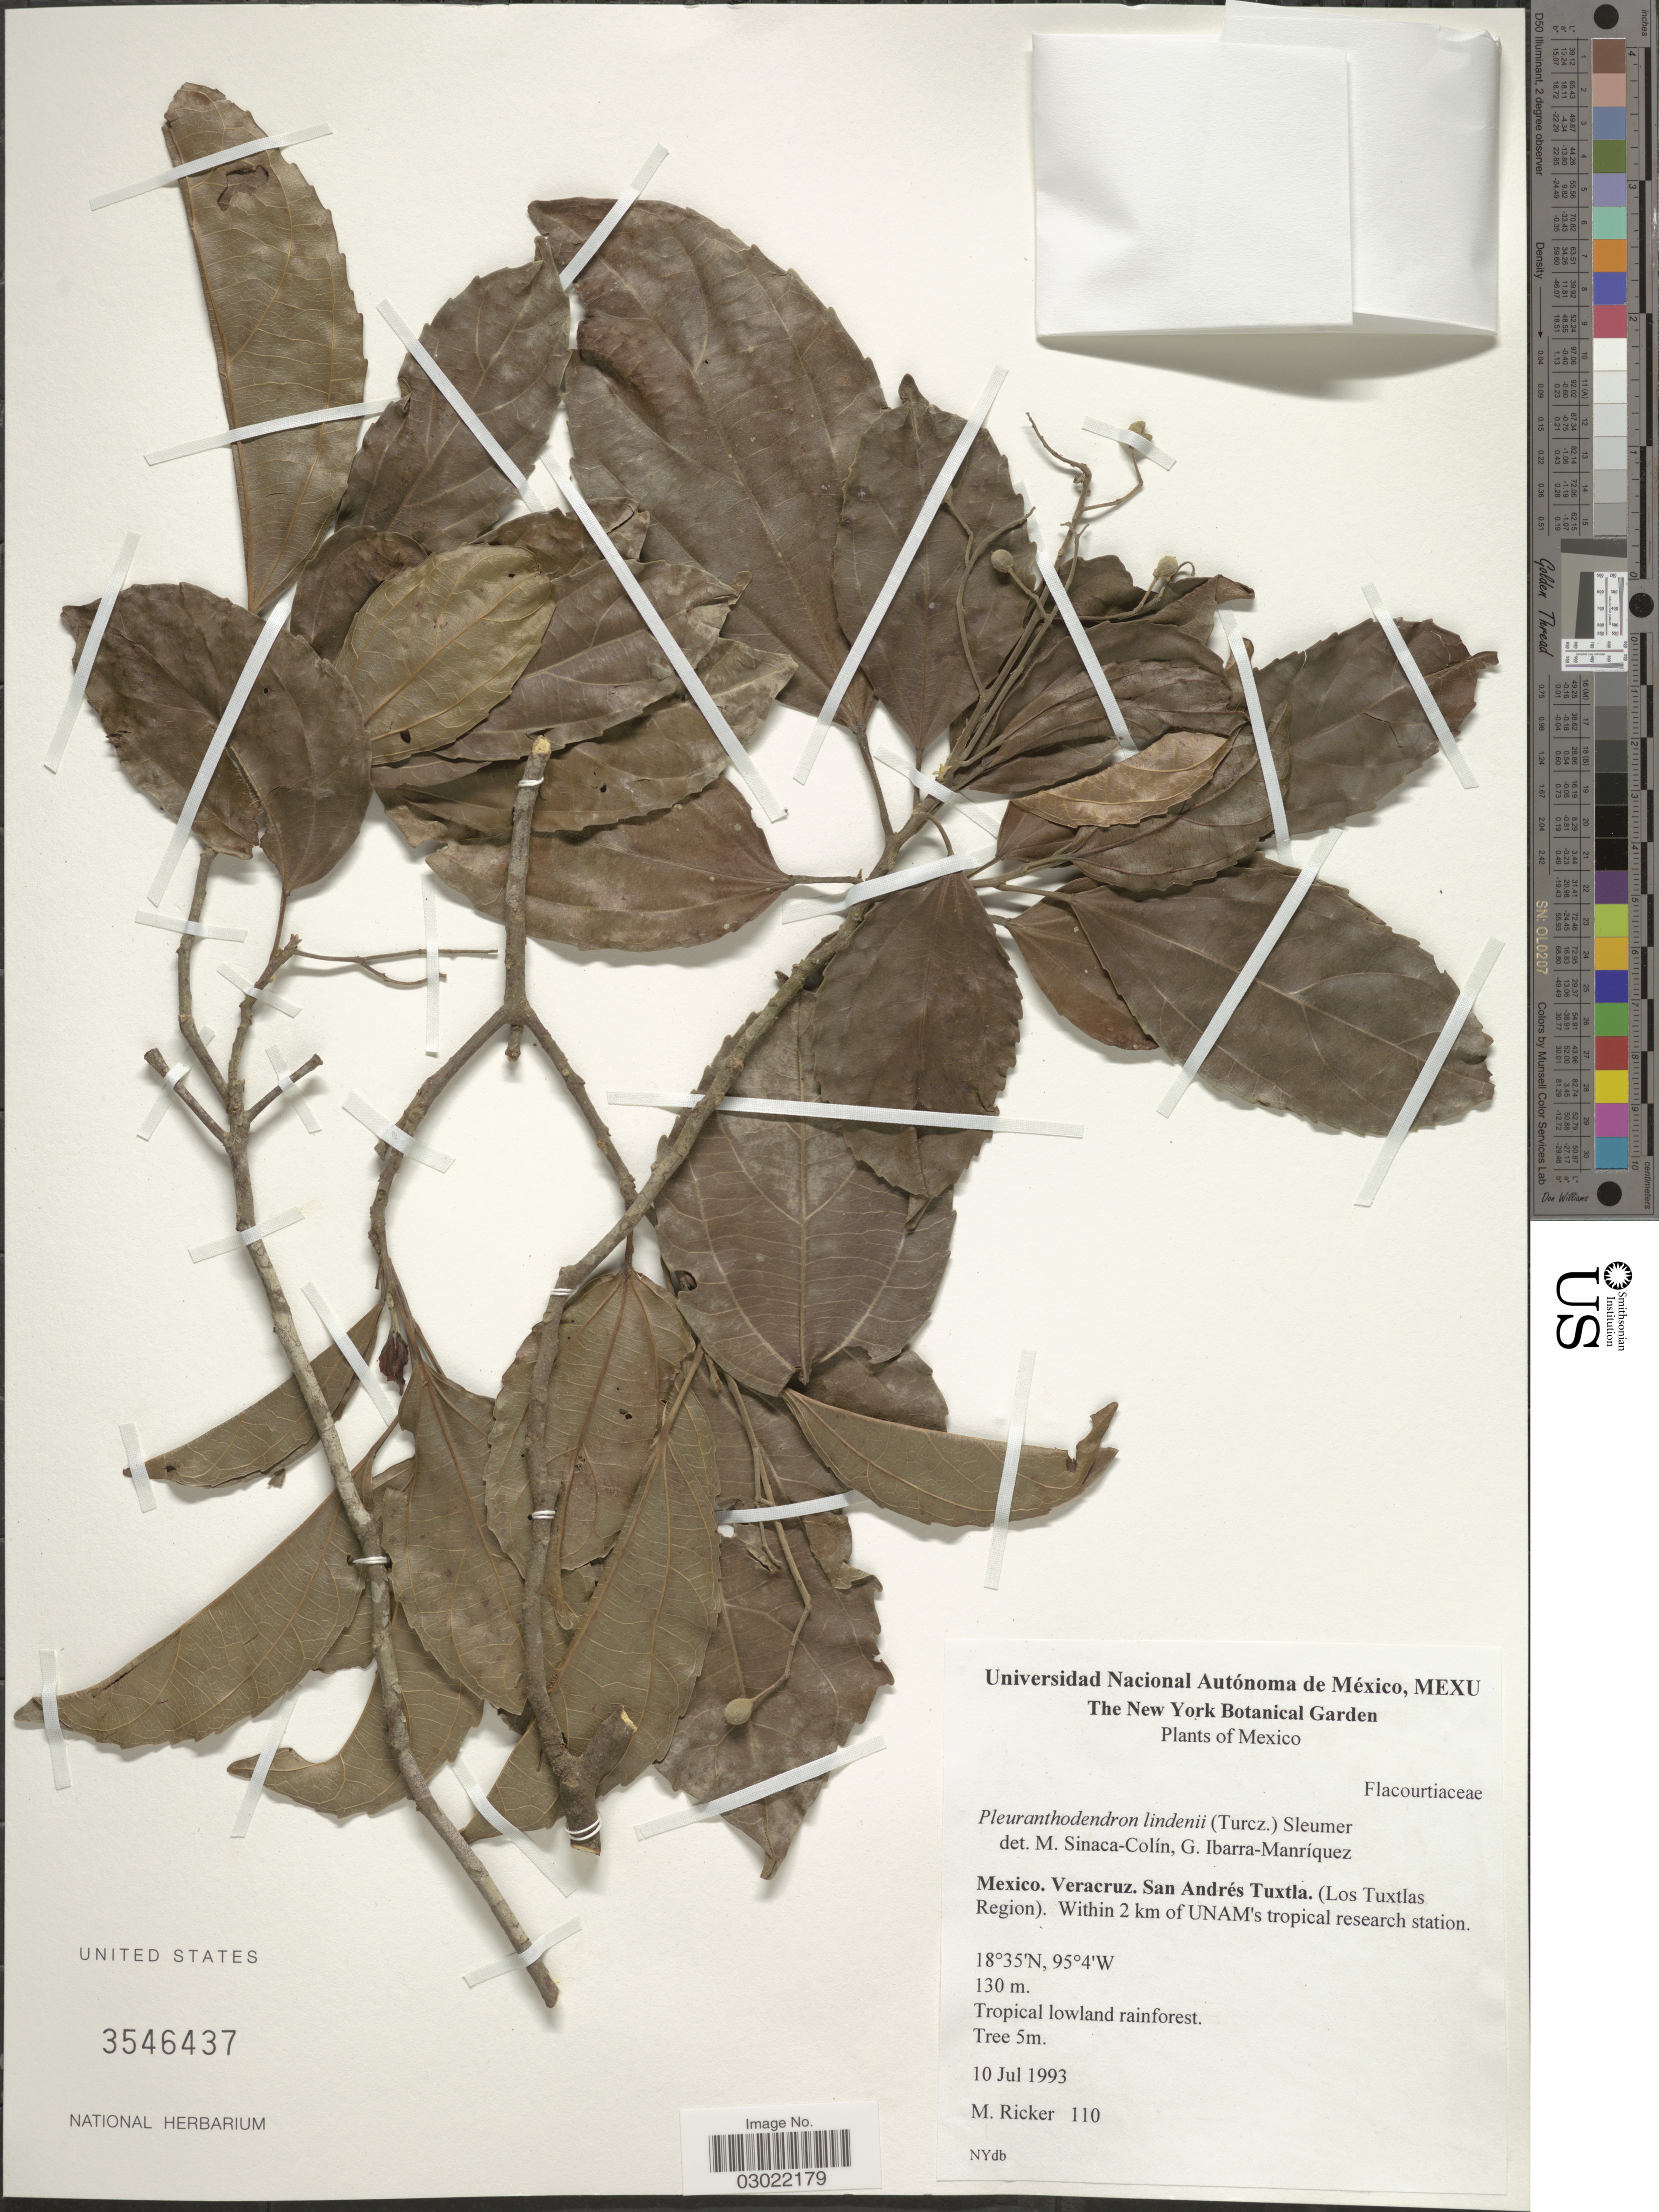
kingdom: Plantae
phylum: Tracheophyta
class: Magnoliopsida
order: Malpighiales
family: Salicaceae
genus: Pleuranthodendron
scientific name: Pleuranthodendron lindenii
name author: (Turcz.) Sleumer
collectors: M. Ricker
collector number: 110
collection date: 1993-07-10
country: Mexico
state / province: Veracruz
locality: Veracruz. San Andrés Tuxtla. (Los Tuxtlas Region). Within 2 km of UNAM's tropical research station.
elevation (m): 130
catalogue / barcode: US 3546437